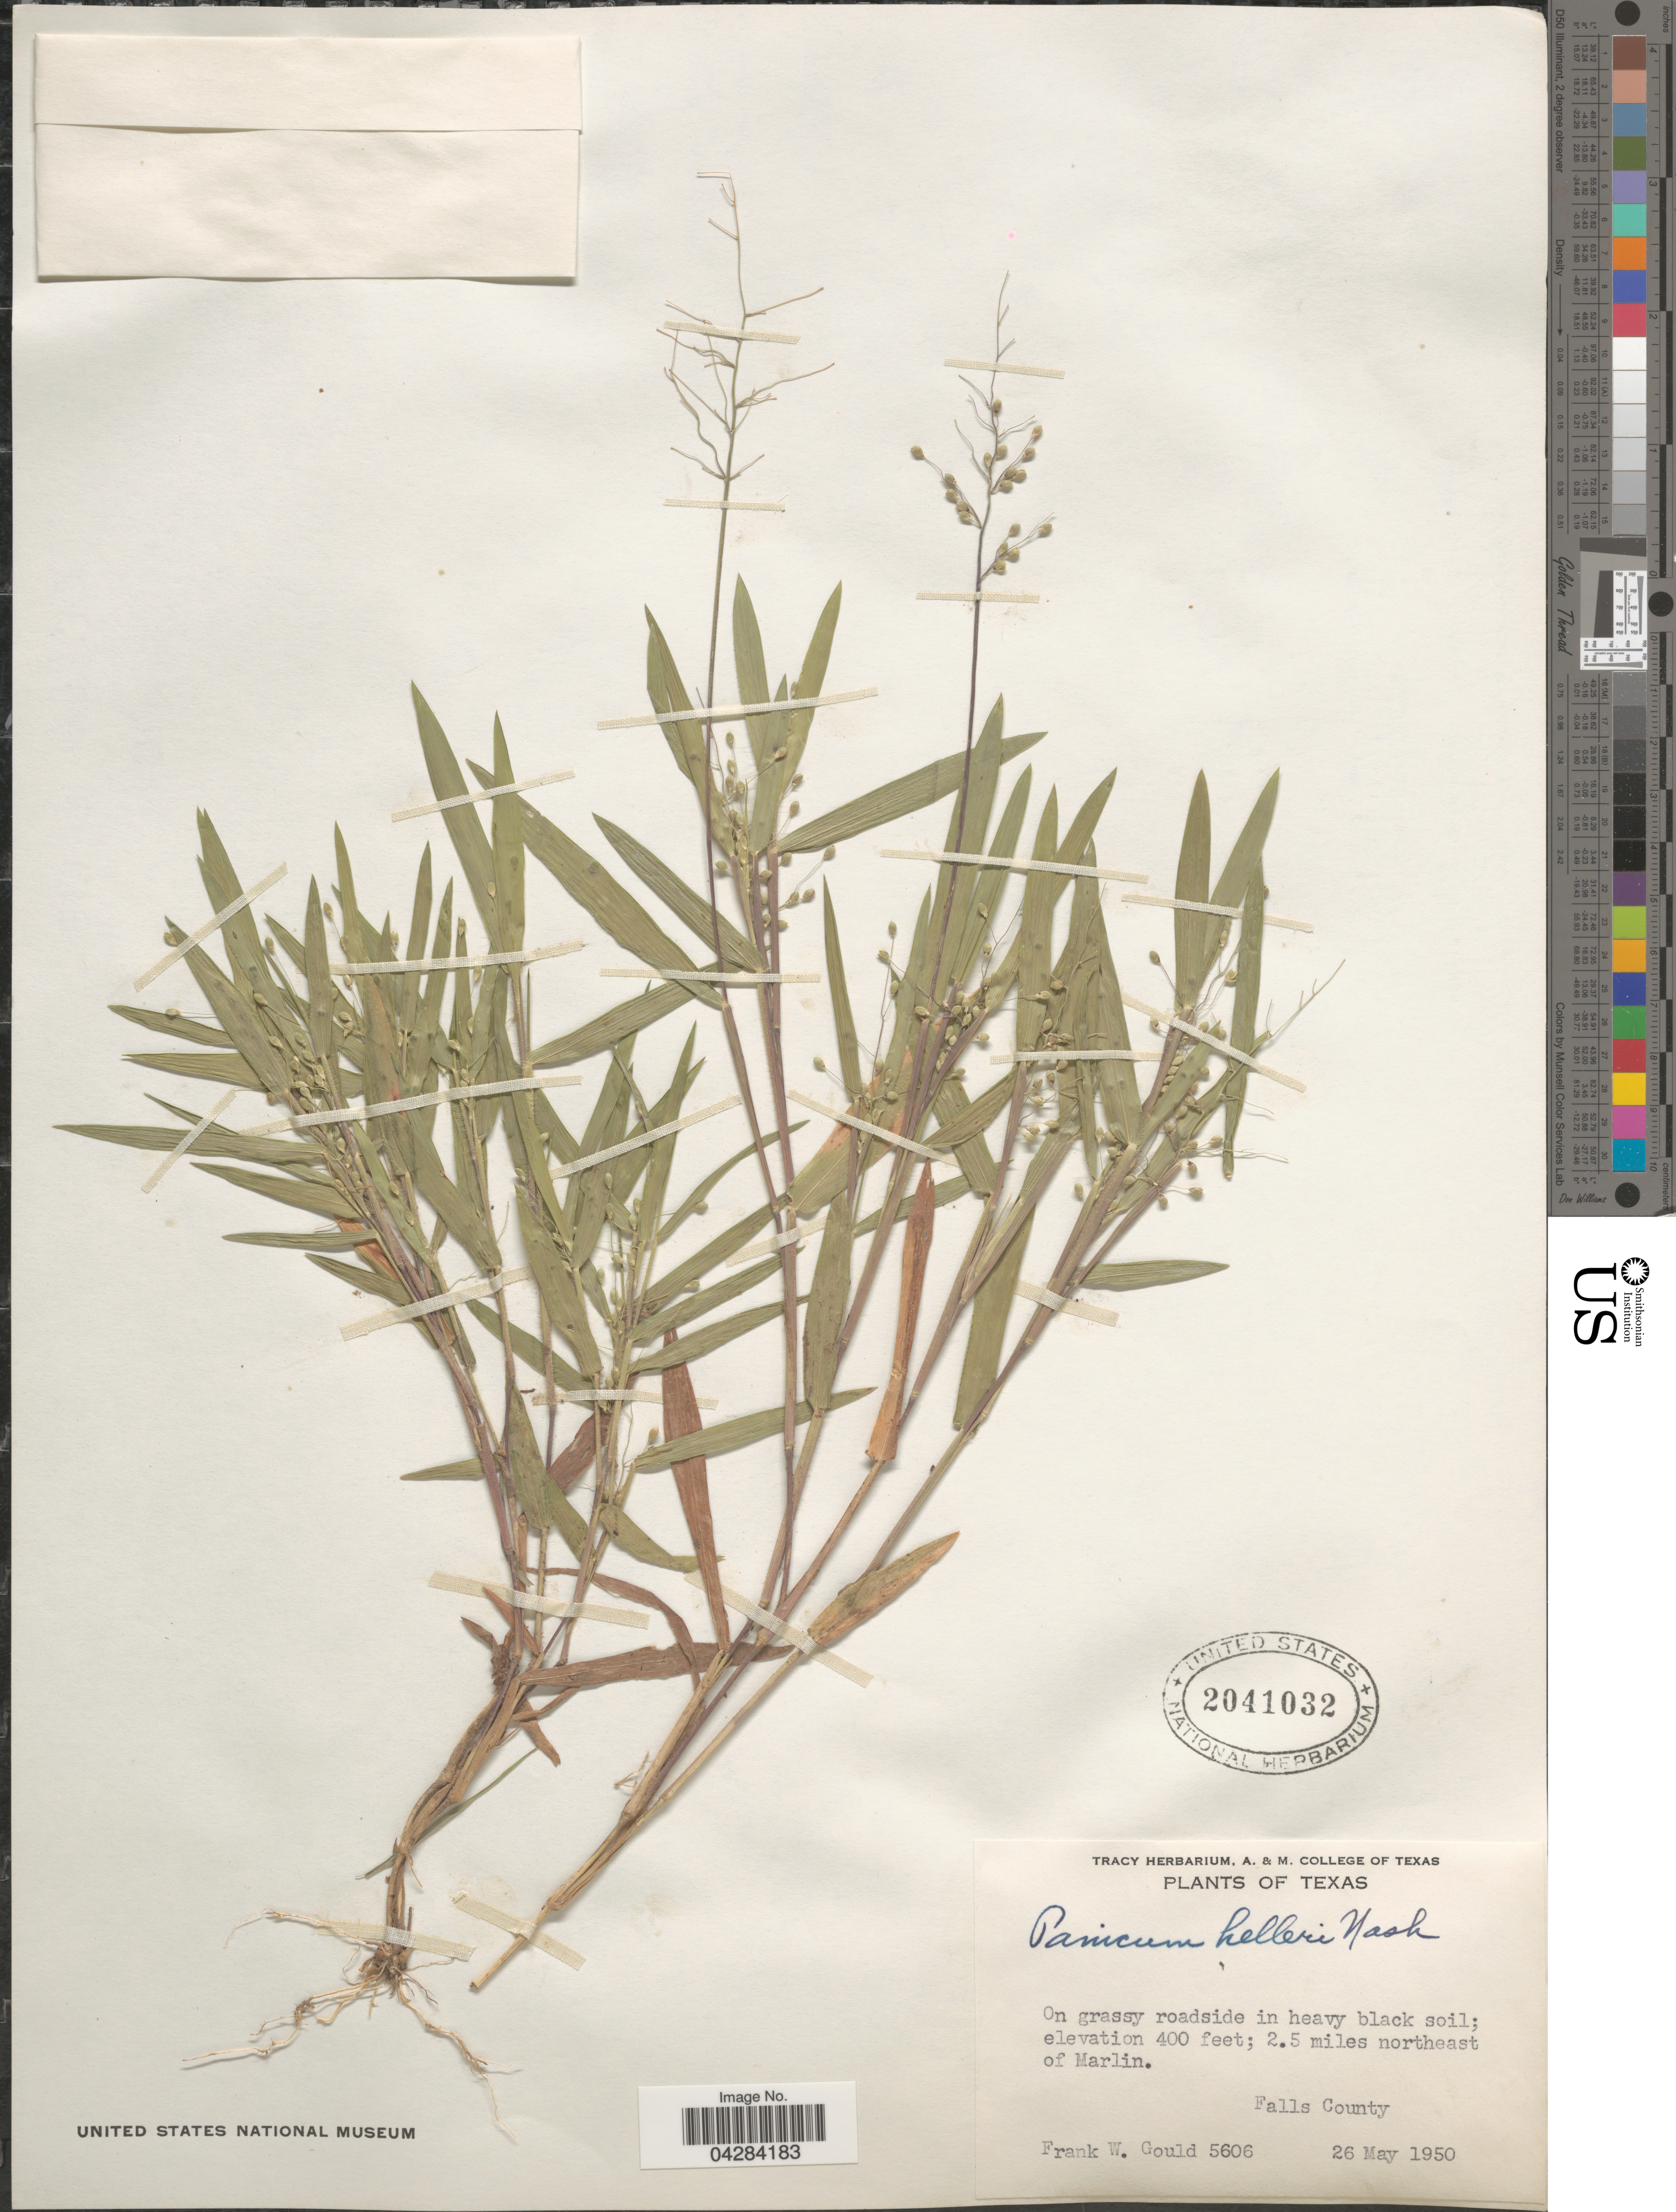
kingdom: Plantae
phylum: Tracheophyta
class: Liliopsida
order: Poales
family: Poaceae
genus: Dichanthelium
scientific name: Dichanthelium oligosanthes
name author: (Schult.) Gould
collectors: F. W. Gould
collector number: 5606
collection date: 1950-05-26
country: United States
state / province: Texas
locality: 2.5 miles northeast of Marlin. Falls County.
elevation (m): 122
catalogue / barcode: US 2041032